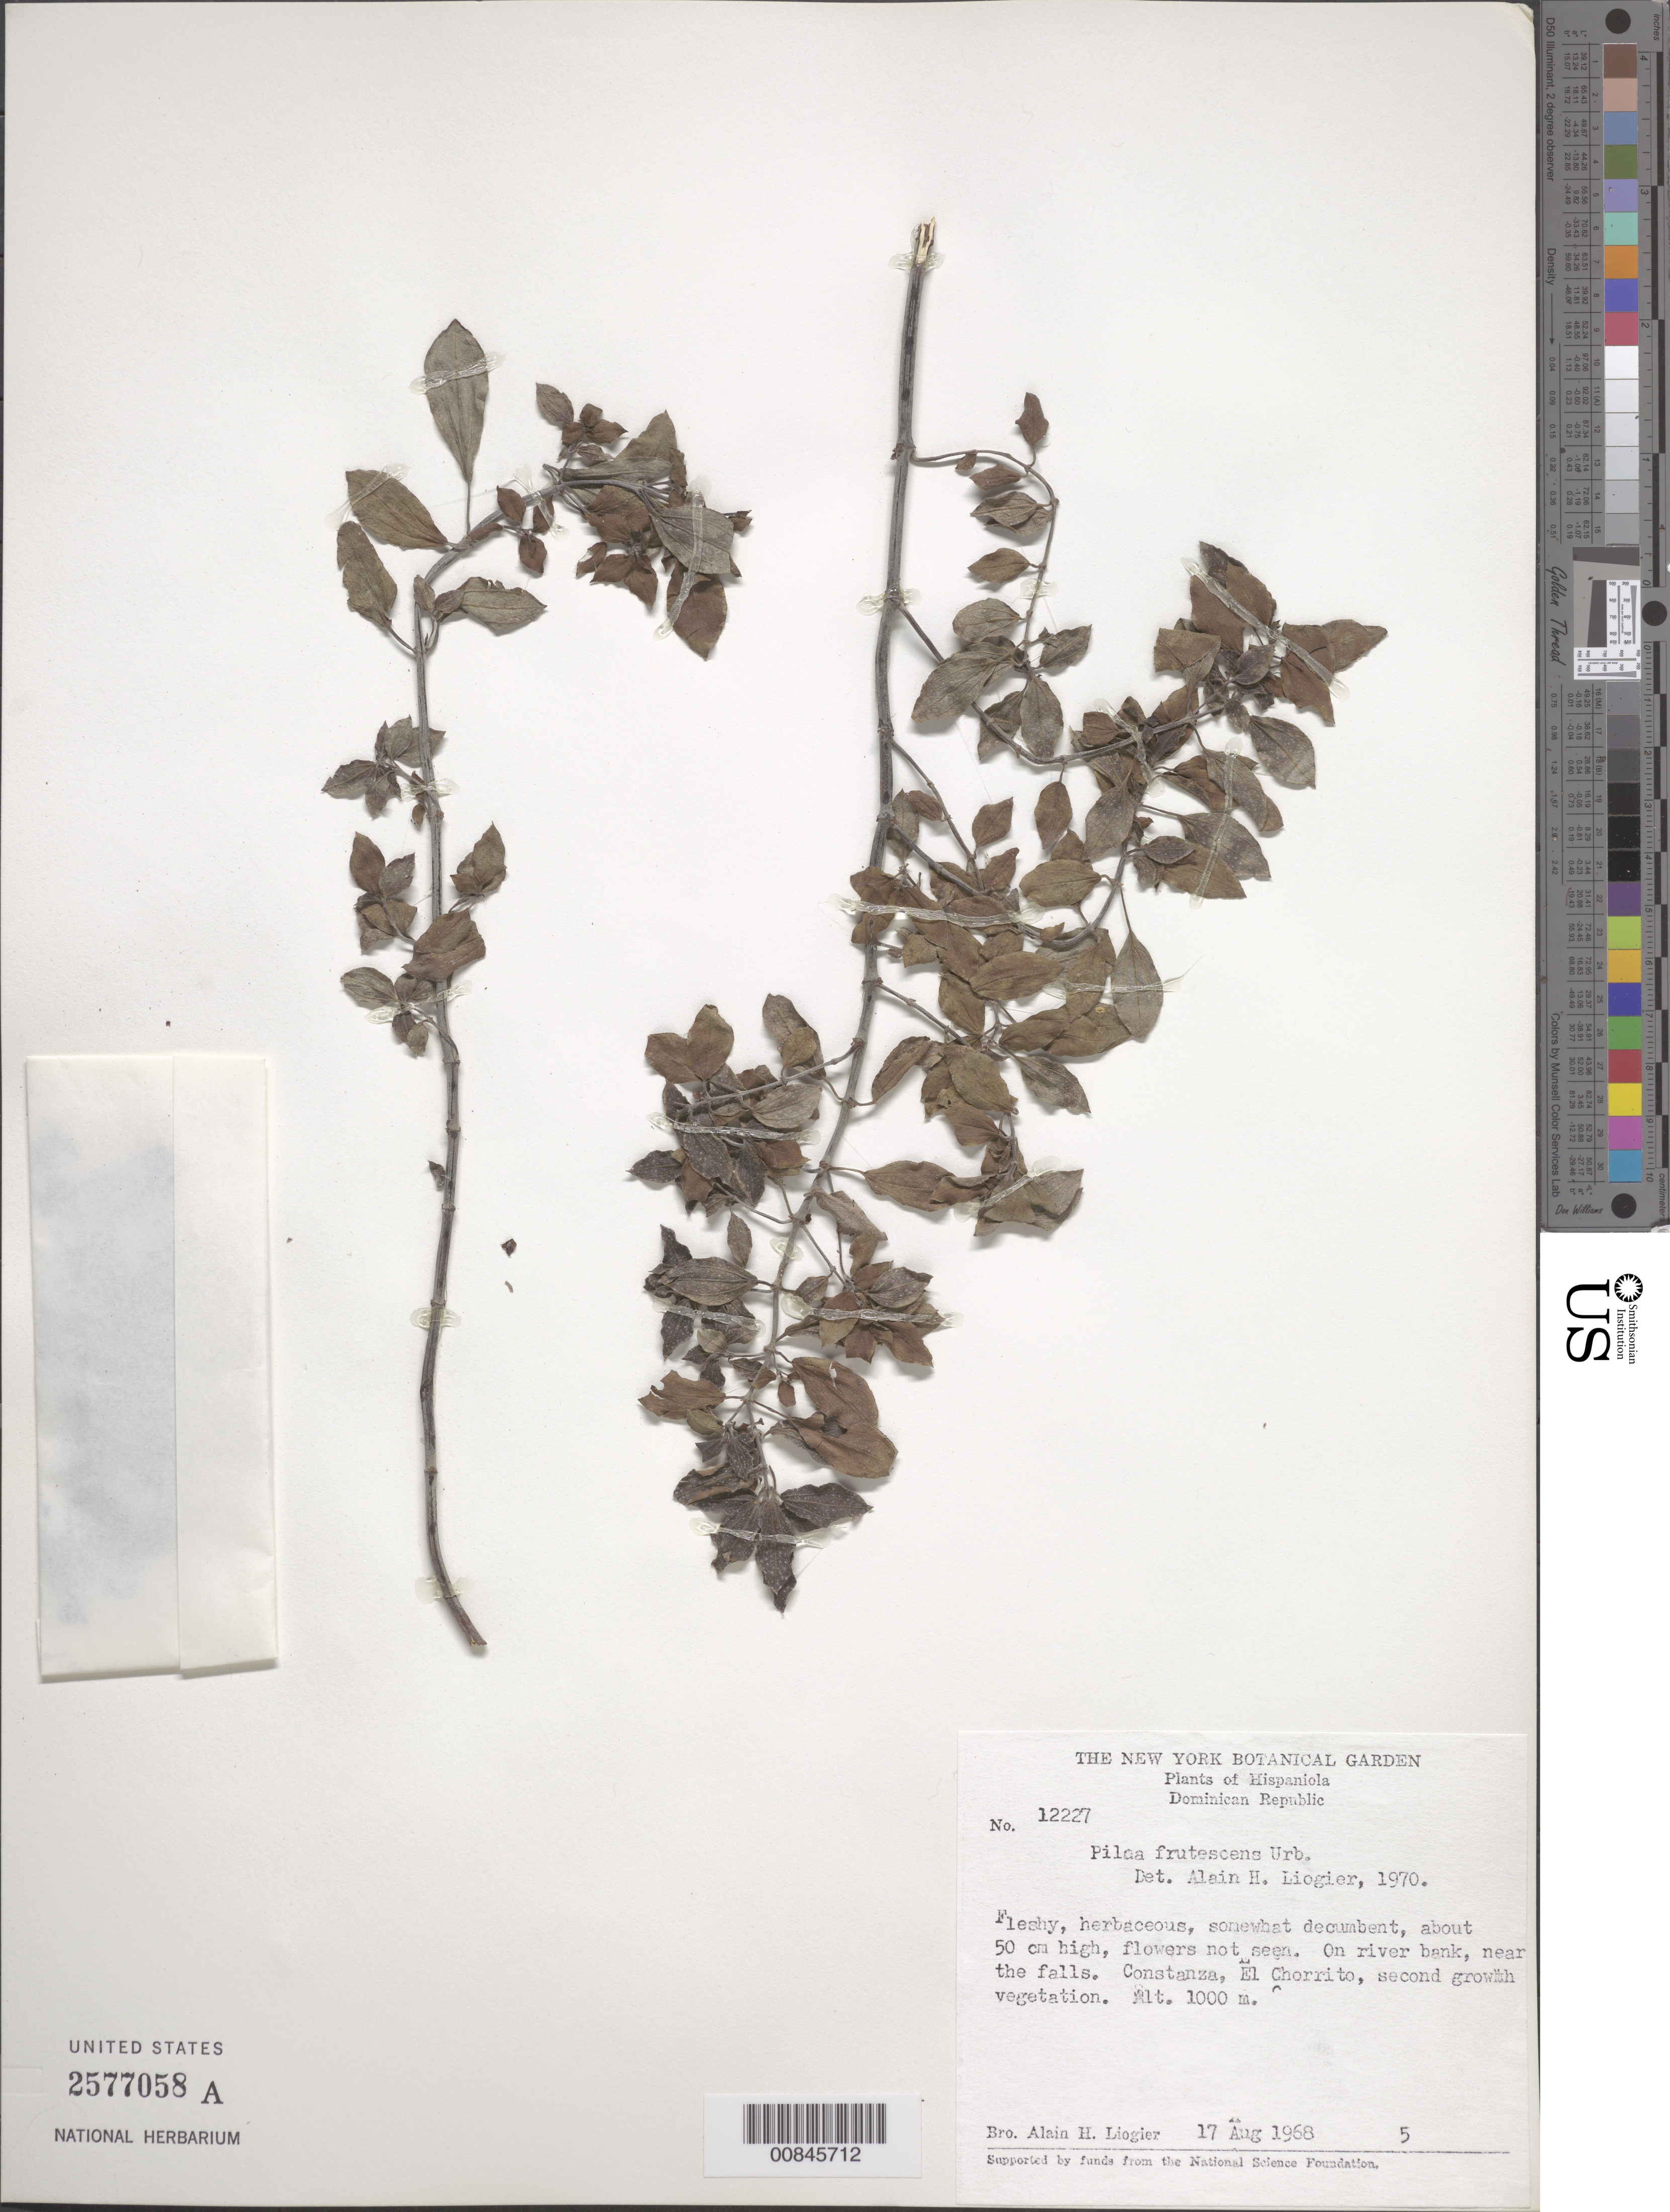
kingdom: Plantae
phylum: Tracheophyta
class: Magnoliopsida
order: Rosales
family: Urticaceae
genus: Pilea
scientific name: Pilea frutescens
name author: Urb.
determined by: Liogier, Alain H.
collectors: A. H. Liogier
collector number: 12227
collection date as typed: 17 Aug 1968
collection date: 1968-08-17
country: Dominican Republic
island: Hispaniola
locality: Near the falls. Constanza, El Chorrito.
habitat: On river bank, near the falls. Second growth vegetation.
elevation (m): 1000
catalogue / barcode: US 2577058A